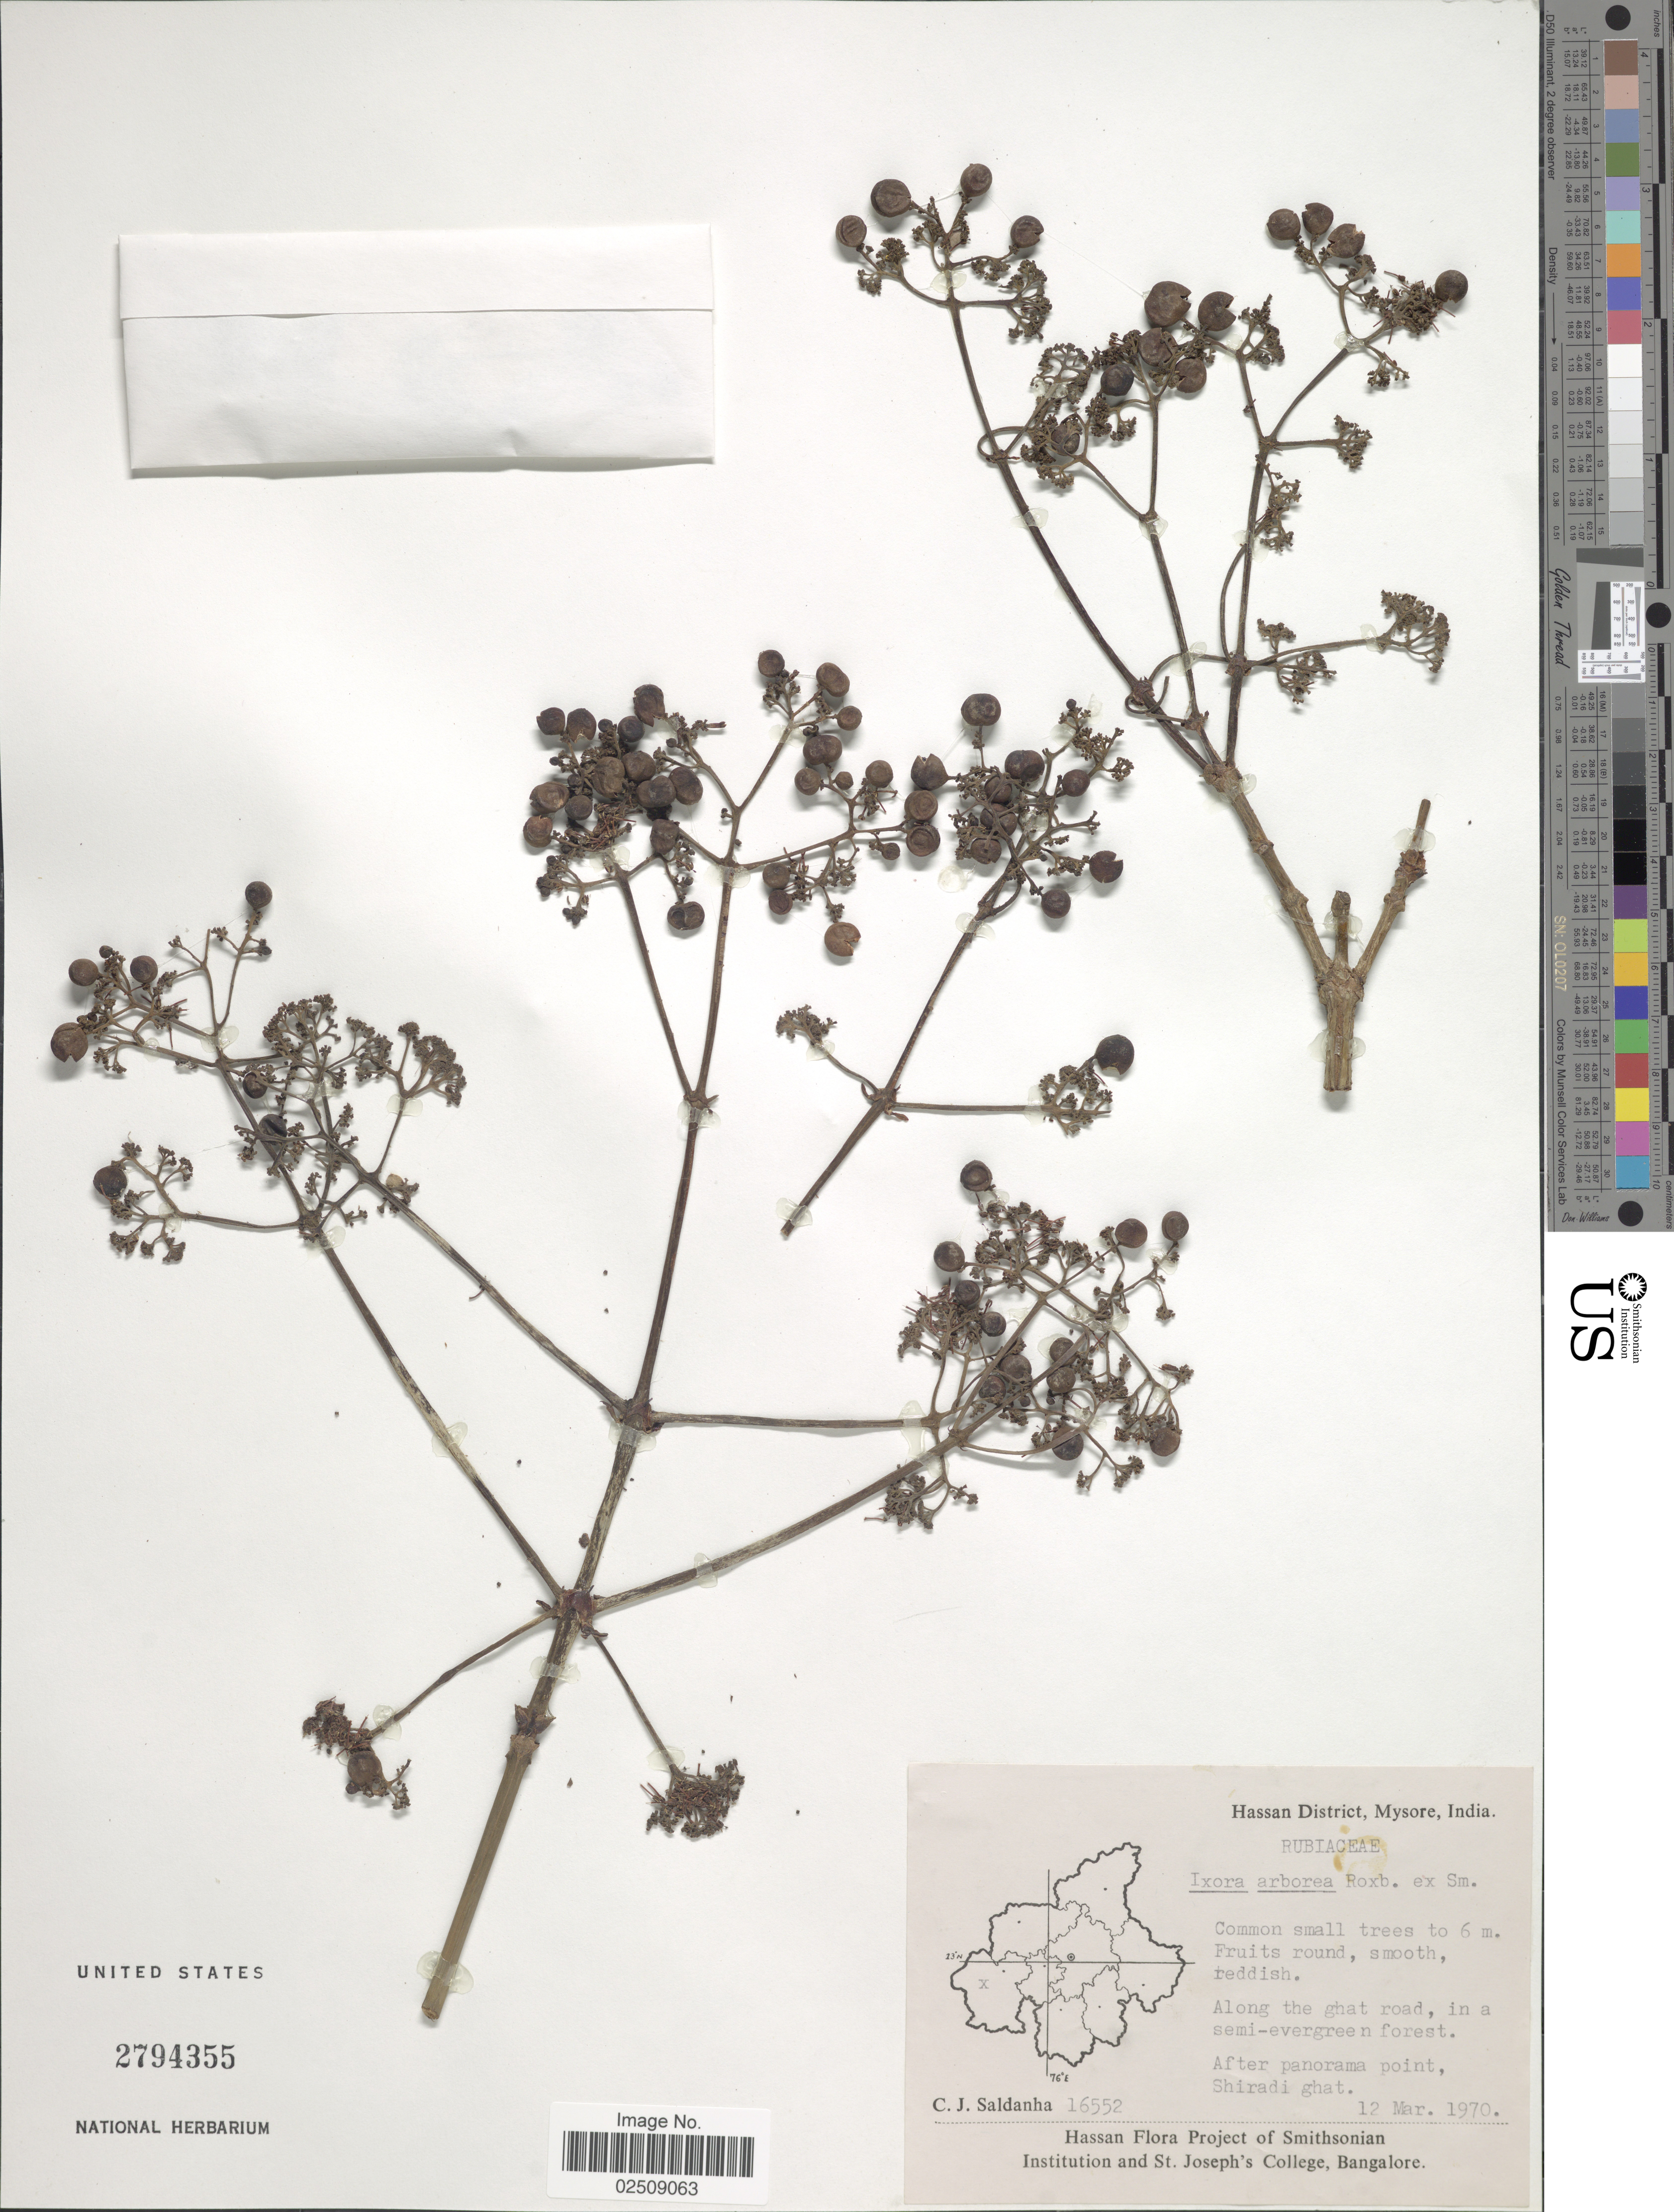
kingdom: Plantae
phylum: Tracheophyta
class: Magnoliopsida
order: Gentianales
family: Rubiaceae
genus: Ixora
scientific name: Ixora arborea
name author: Blanco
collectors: C. J. Saldanha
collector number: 16552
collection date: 1970-03-12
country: India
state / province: Karnataka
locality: Hassan District, Mysore. Along the ghat road, in a semi- evergreen forest. After panorama point, Shiradi ghat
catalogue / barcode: US 2794355